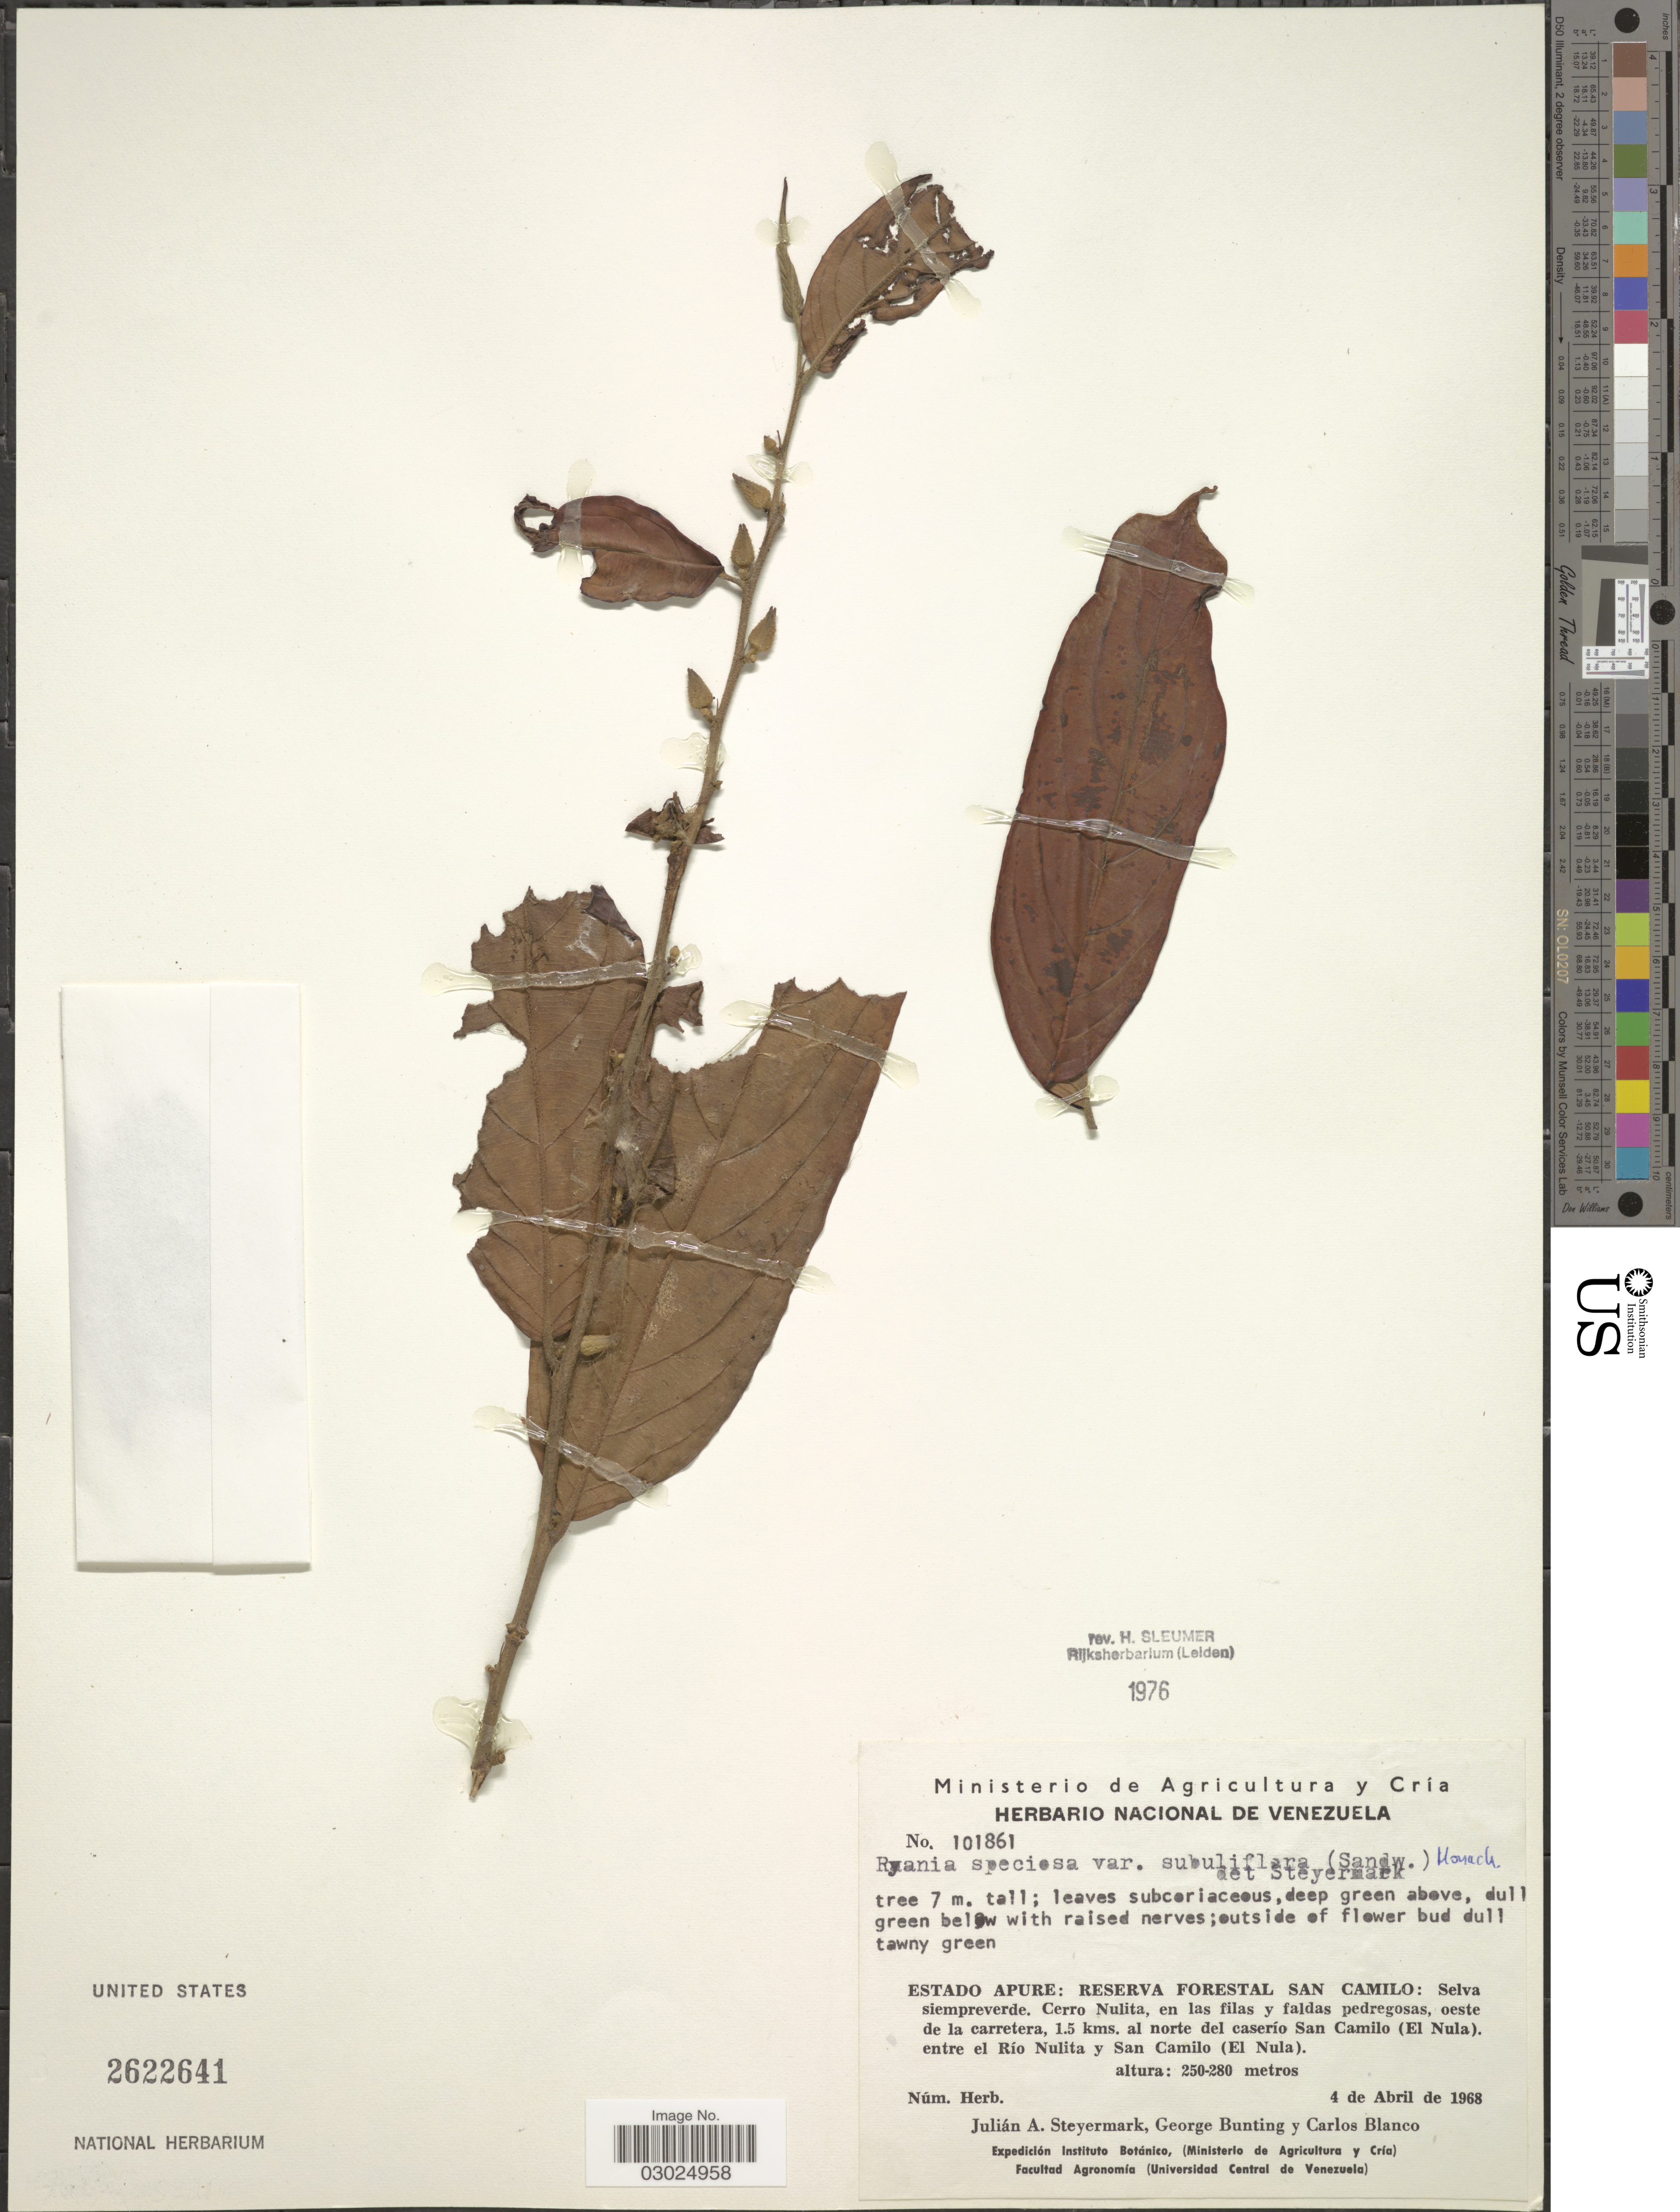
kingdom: Plantae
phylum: Tracheophyta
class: Magnoliopsida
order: Malpighiales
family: Salicaceae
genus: Ryania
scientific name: Ryania speciosa var. subuliflora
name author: (Sandwith) Monach.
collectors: J. Steyermark, G. S. Bunting & C. Blanco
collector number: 101861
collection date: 1968-04-04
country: Venezuela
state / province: Apure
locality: Estado Apure: Reserva Forestal San Camilo: Selva siempreverde. Cerro Nulita, en las filas y faldas pedregosas, oeste de la carretera, 1.5 kms. al norte de caserío San Camilo (El Nula), entre el Río Nulita y San Camilo (El Nula).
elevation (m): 250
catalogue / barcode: US 2622641